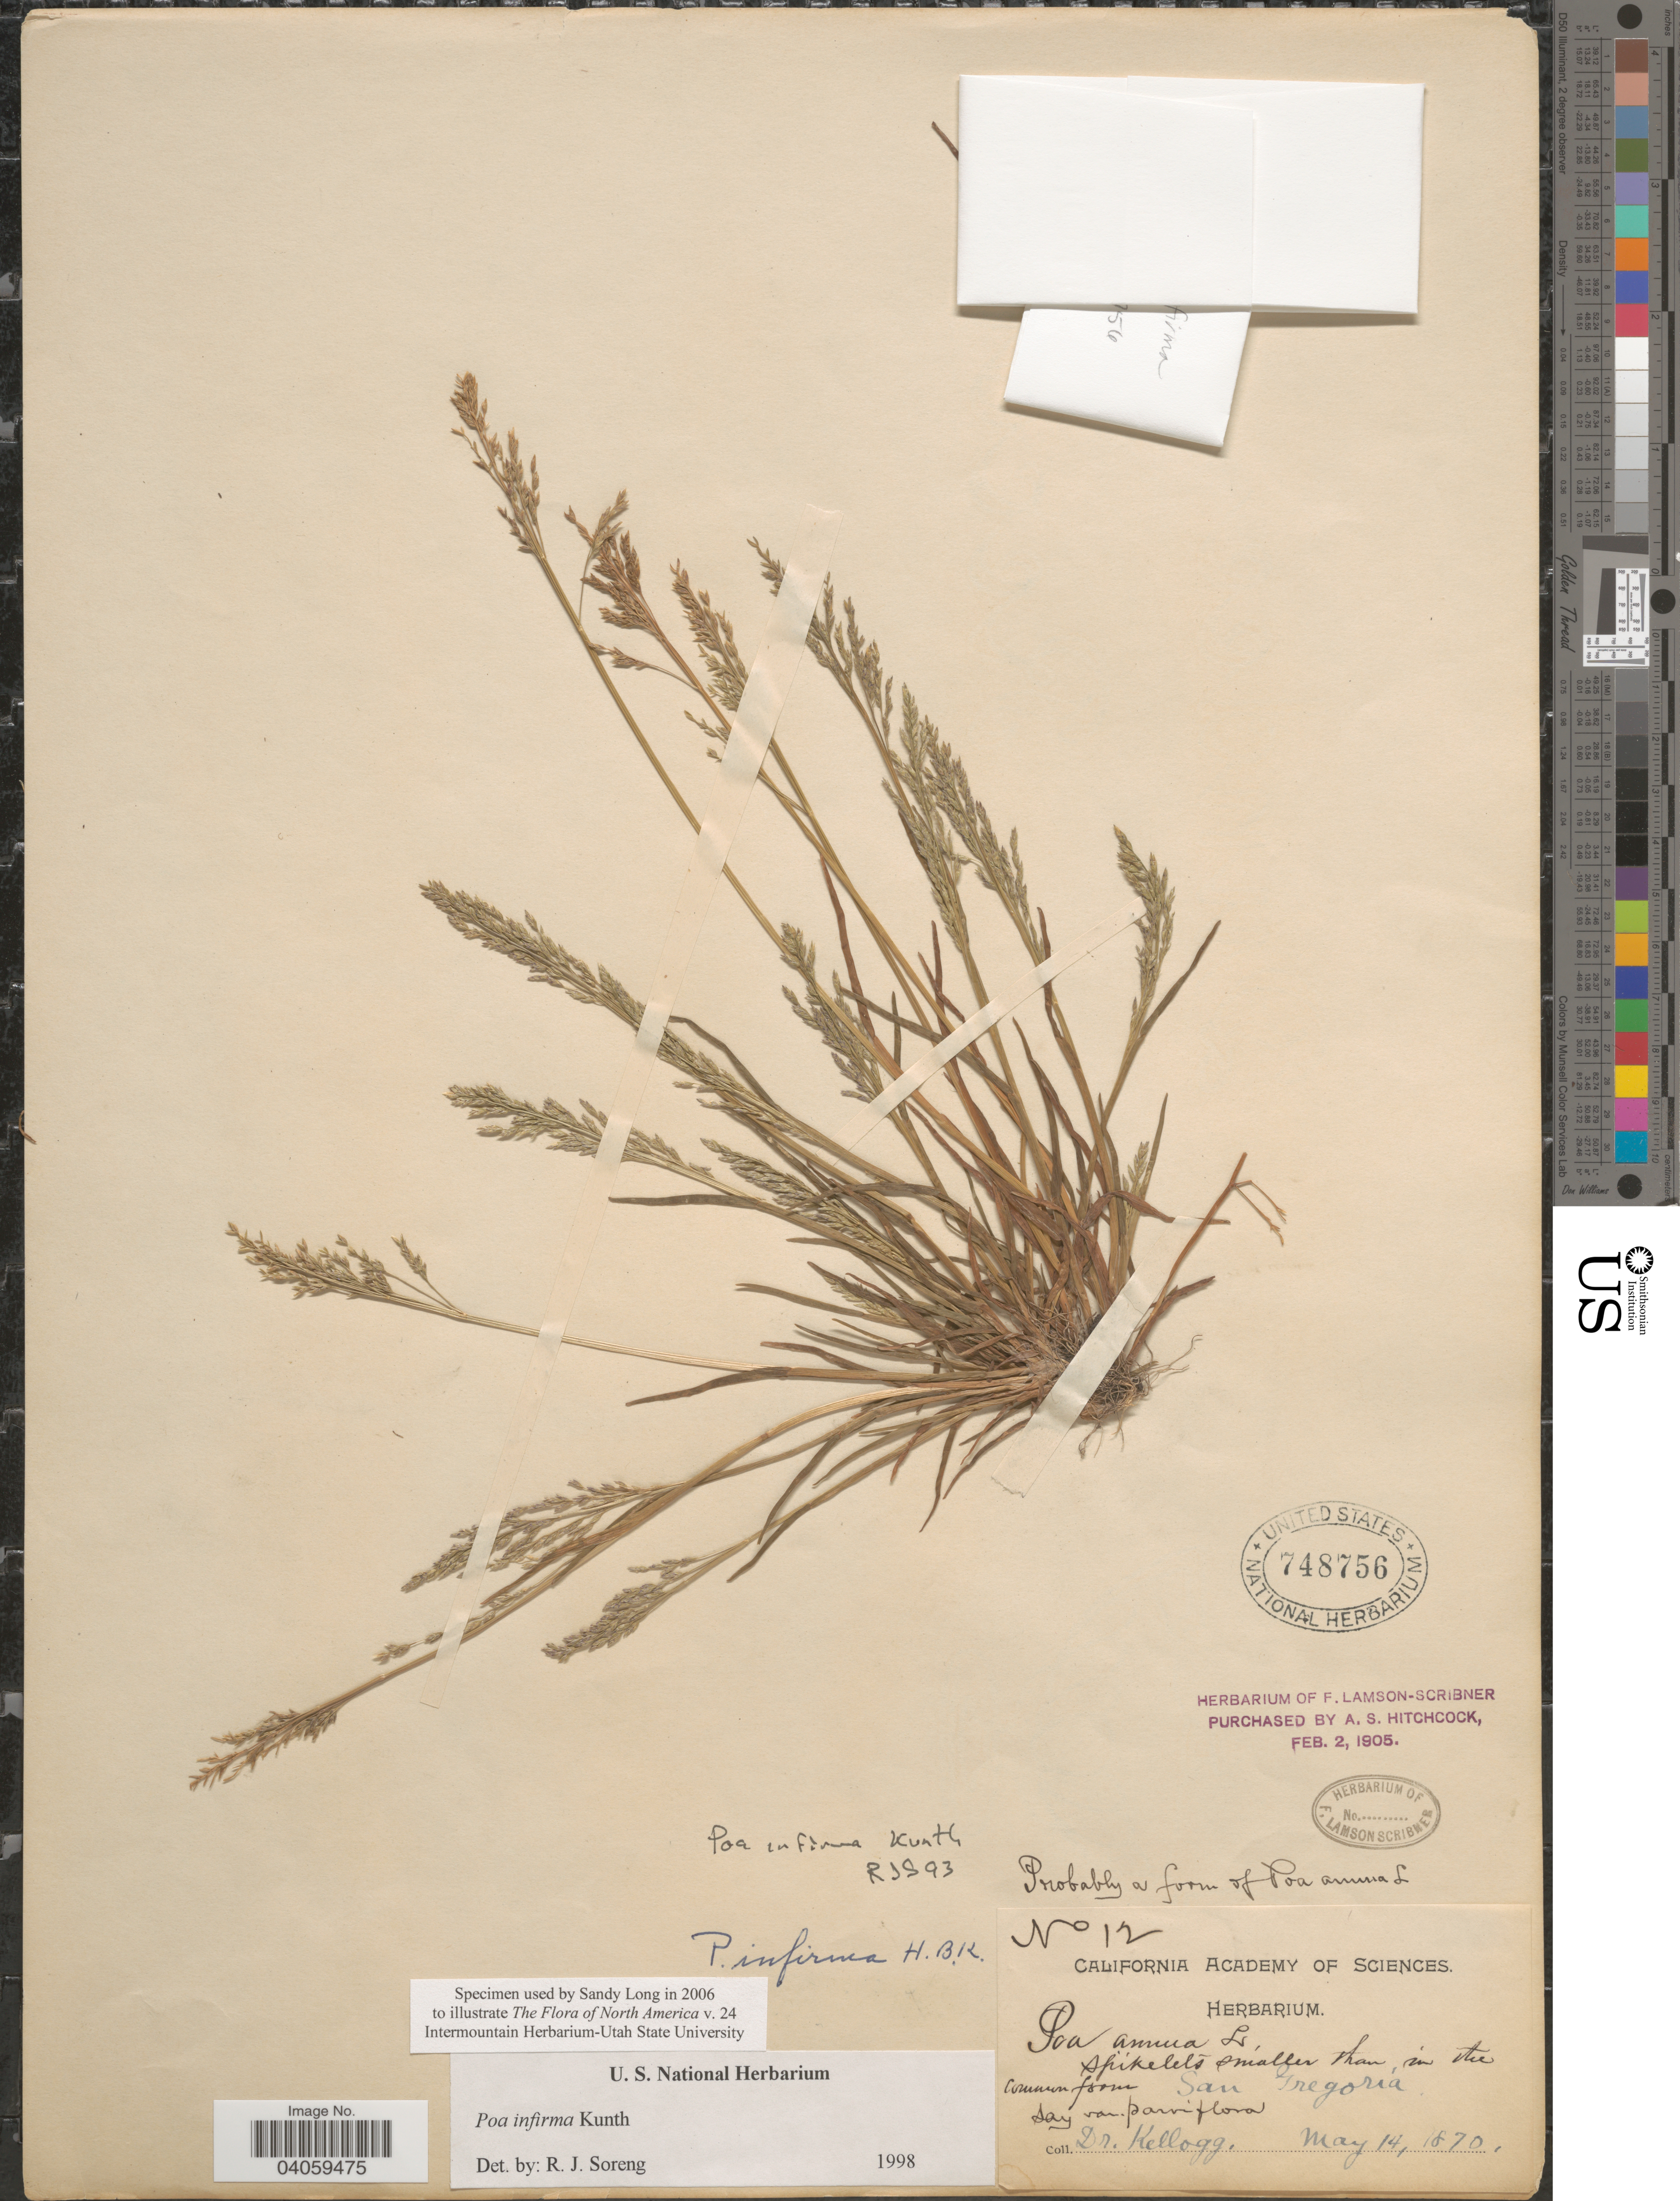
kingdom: Plantae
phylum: Tracheophyta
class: Liliopsida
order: Poales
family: Poaceae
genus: Poa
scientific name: Poa infirma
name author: Kunth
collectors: -- Kellogg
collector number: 12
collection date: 1870-05-14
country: United States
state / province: California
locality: San Gregoria.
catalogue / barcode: US 748756